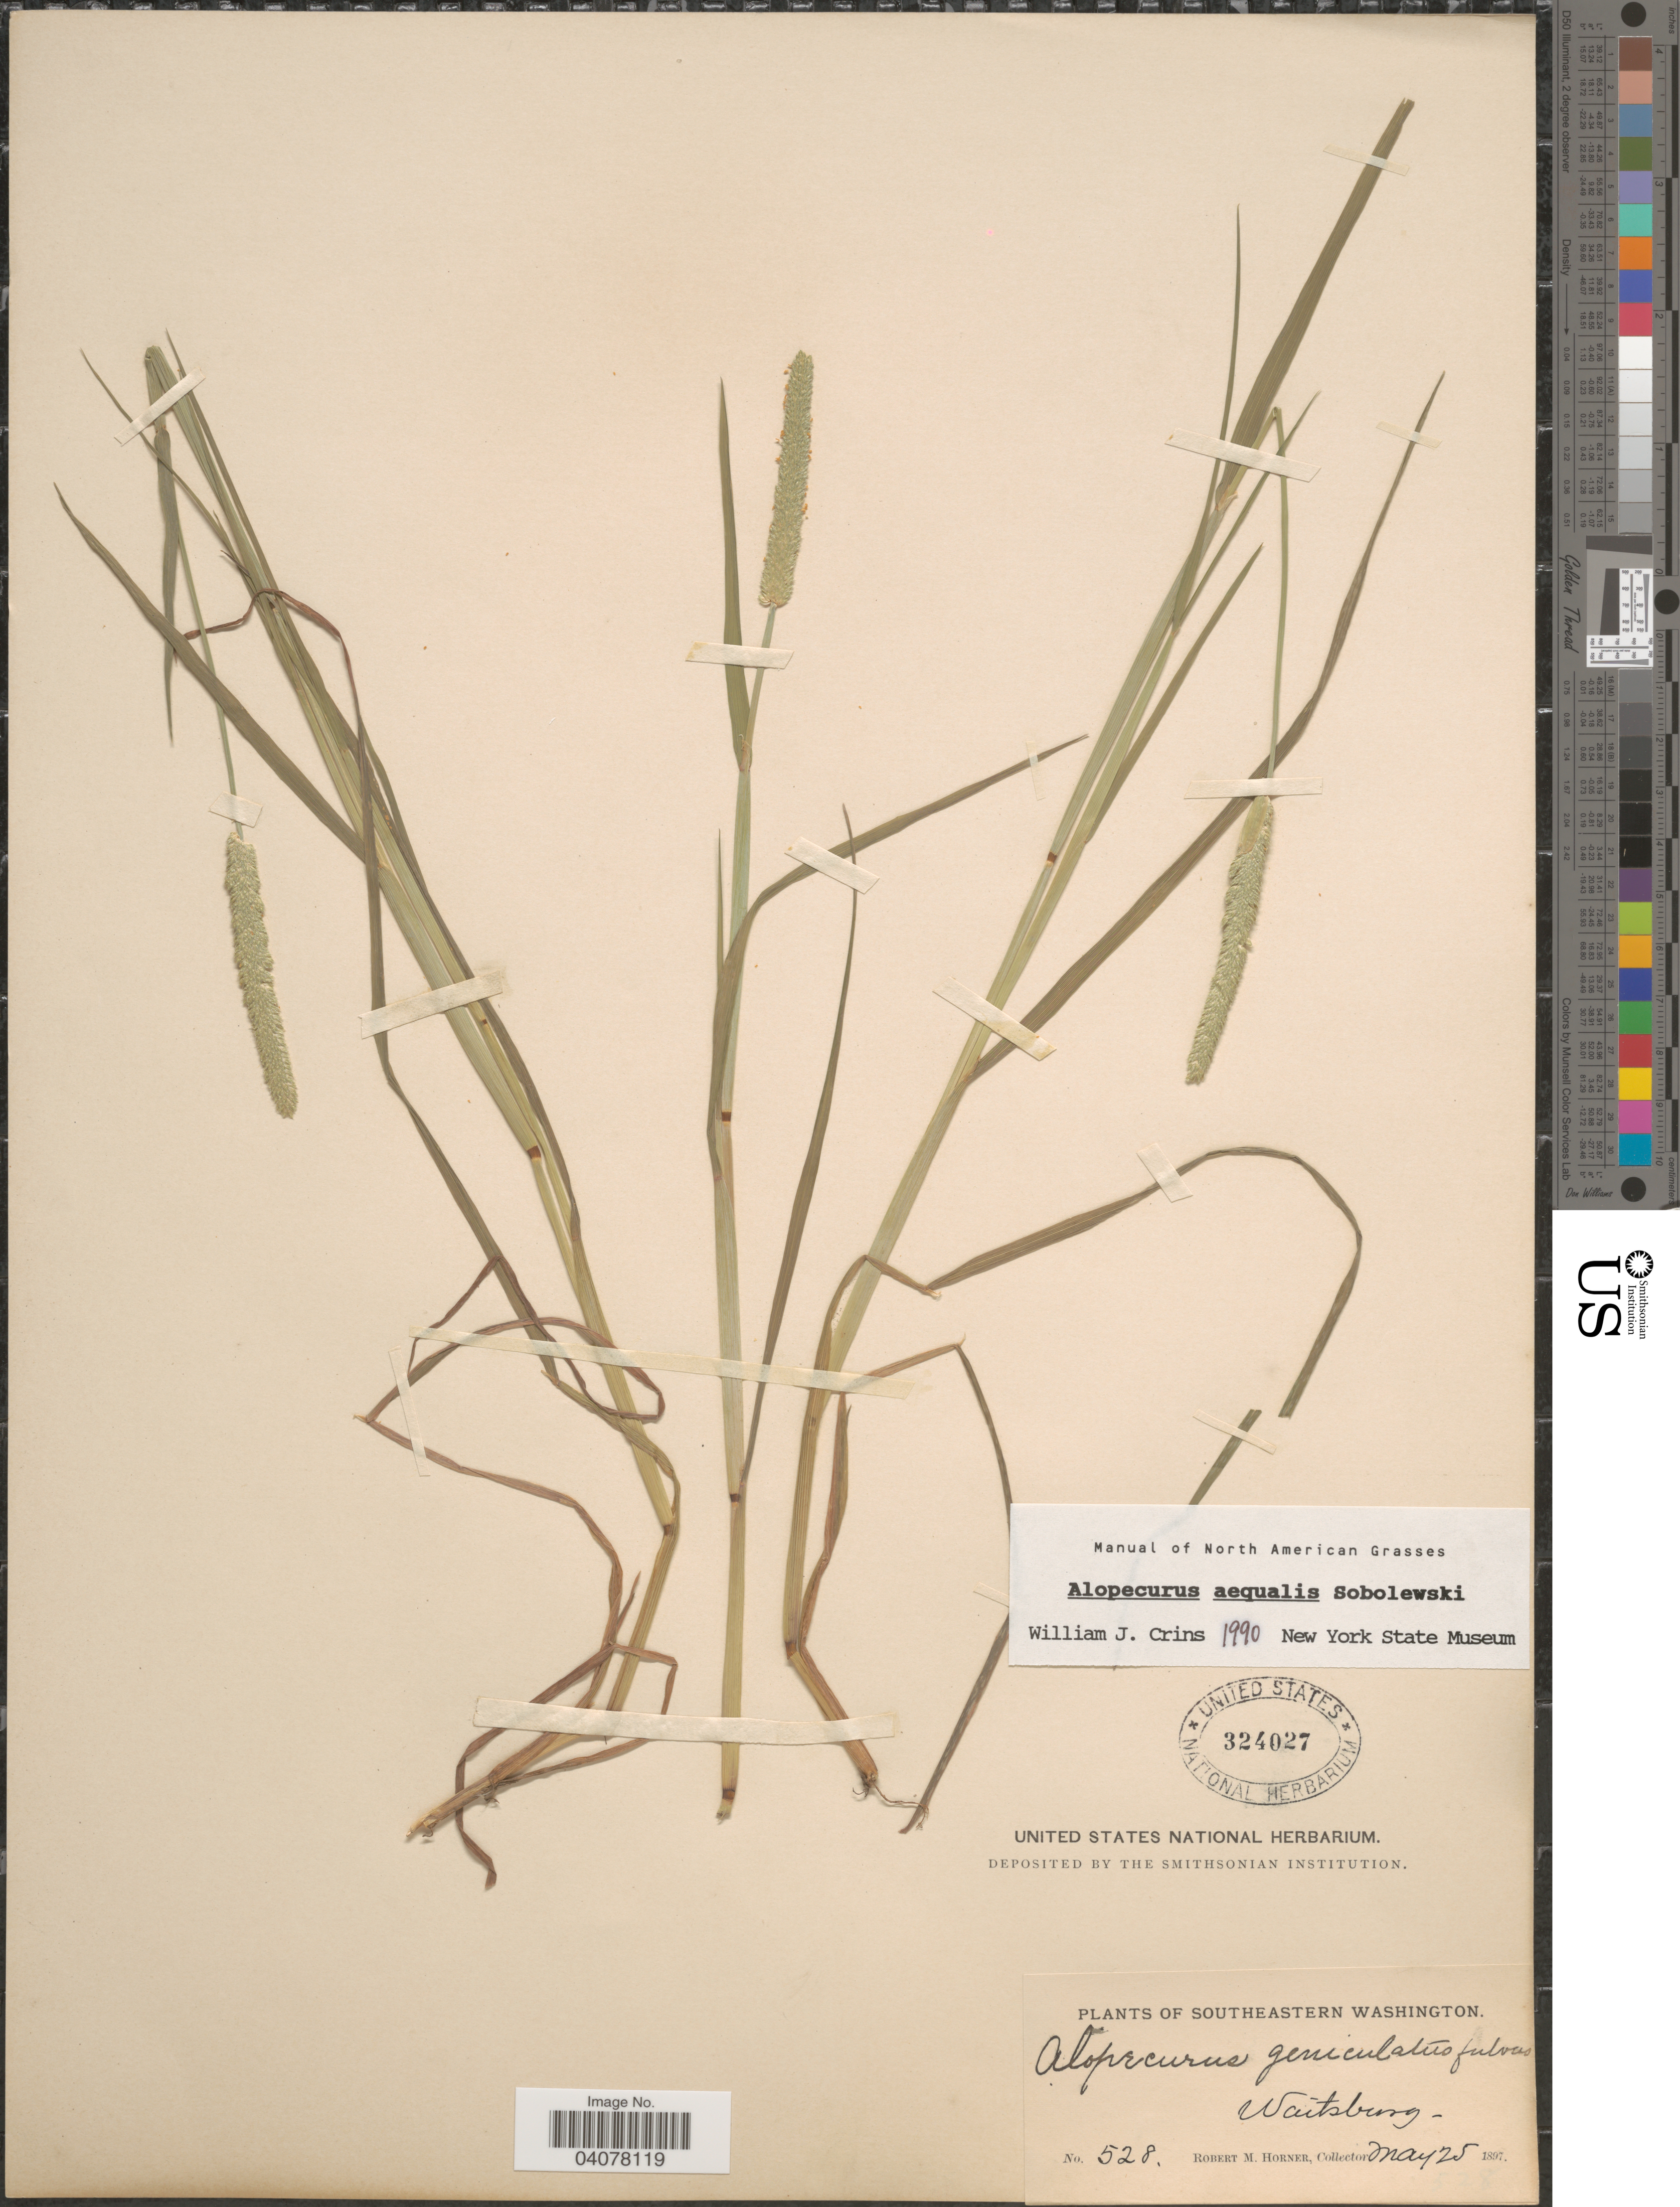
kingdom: Plantae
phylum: Tracheophyta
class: Liliopsida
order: Poales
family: Poaceae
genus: Alopecurus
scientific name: Alopecurus aequalis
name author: Sobol.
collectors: R. Horner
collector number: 528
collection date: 1897-05-25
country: United States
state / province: Washington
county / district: Walla Walla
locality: Southeastern Washington. Waitsburg.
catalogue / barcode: US 324027